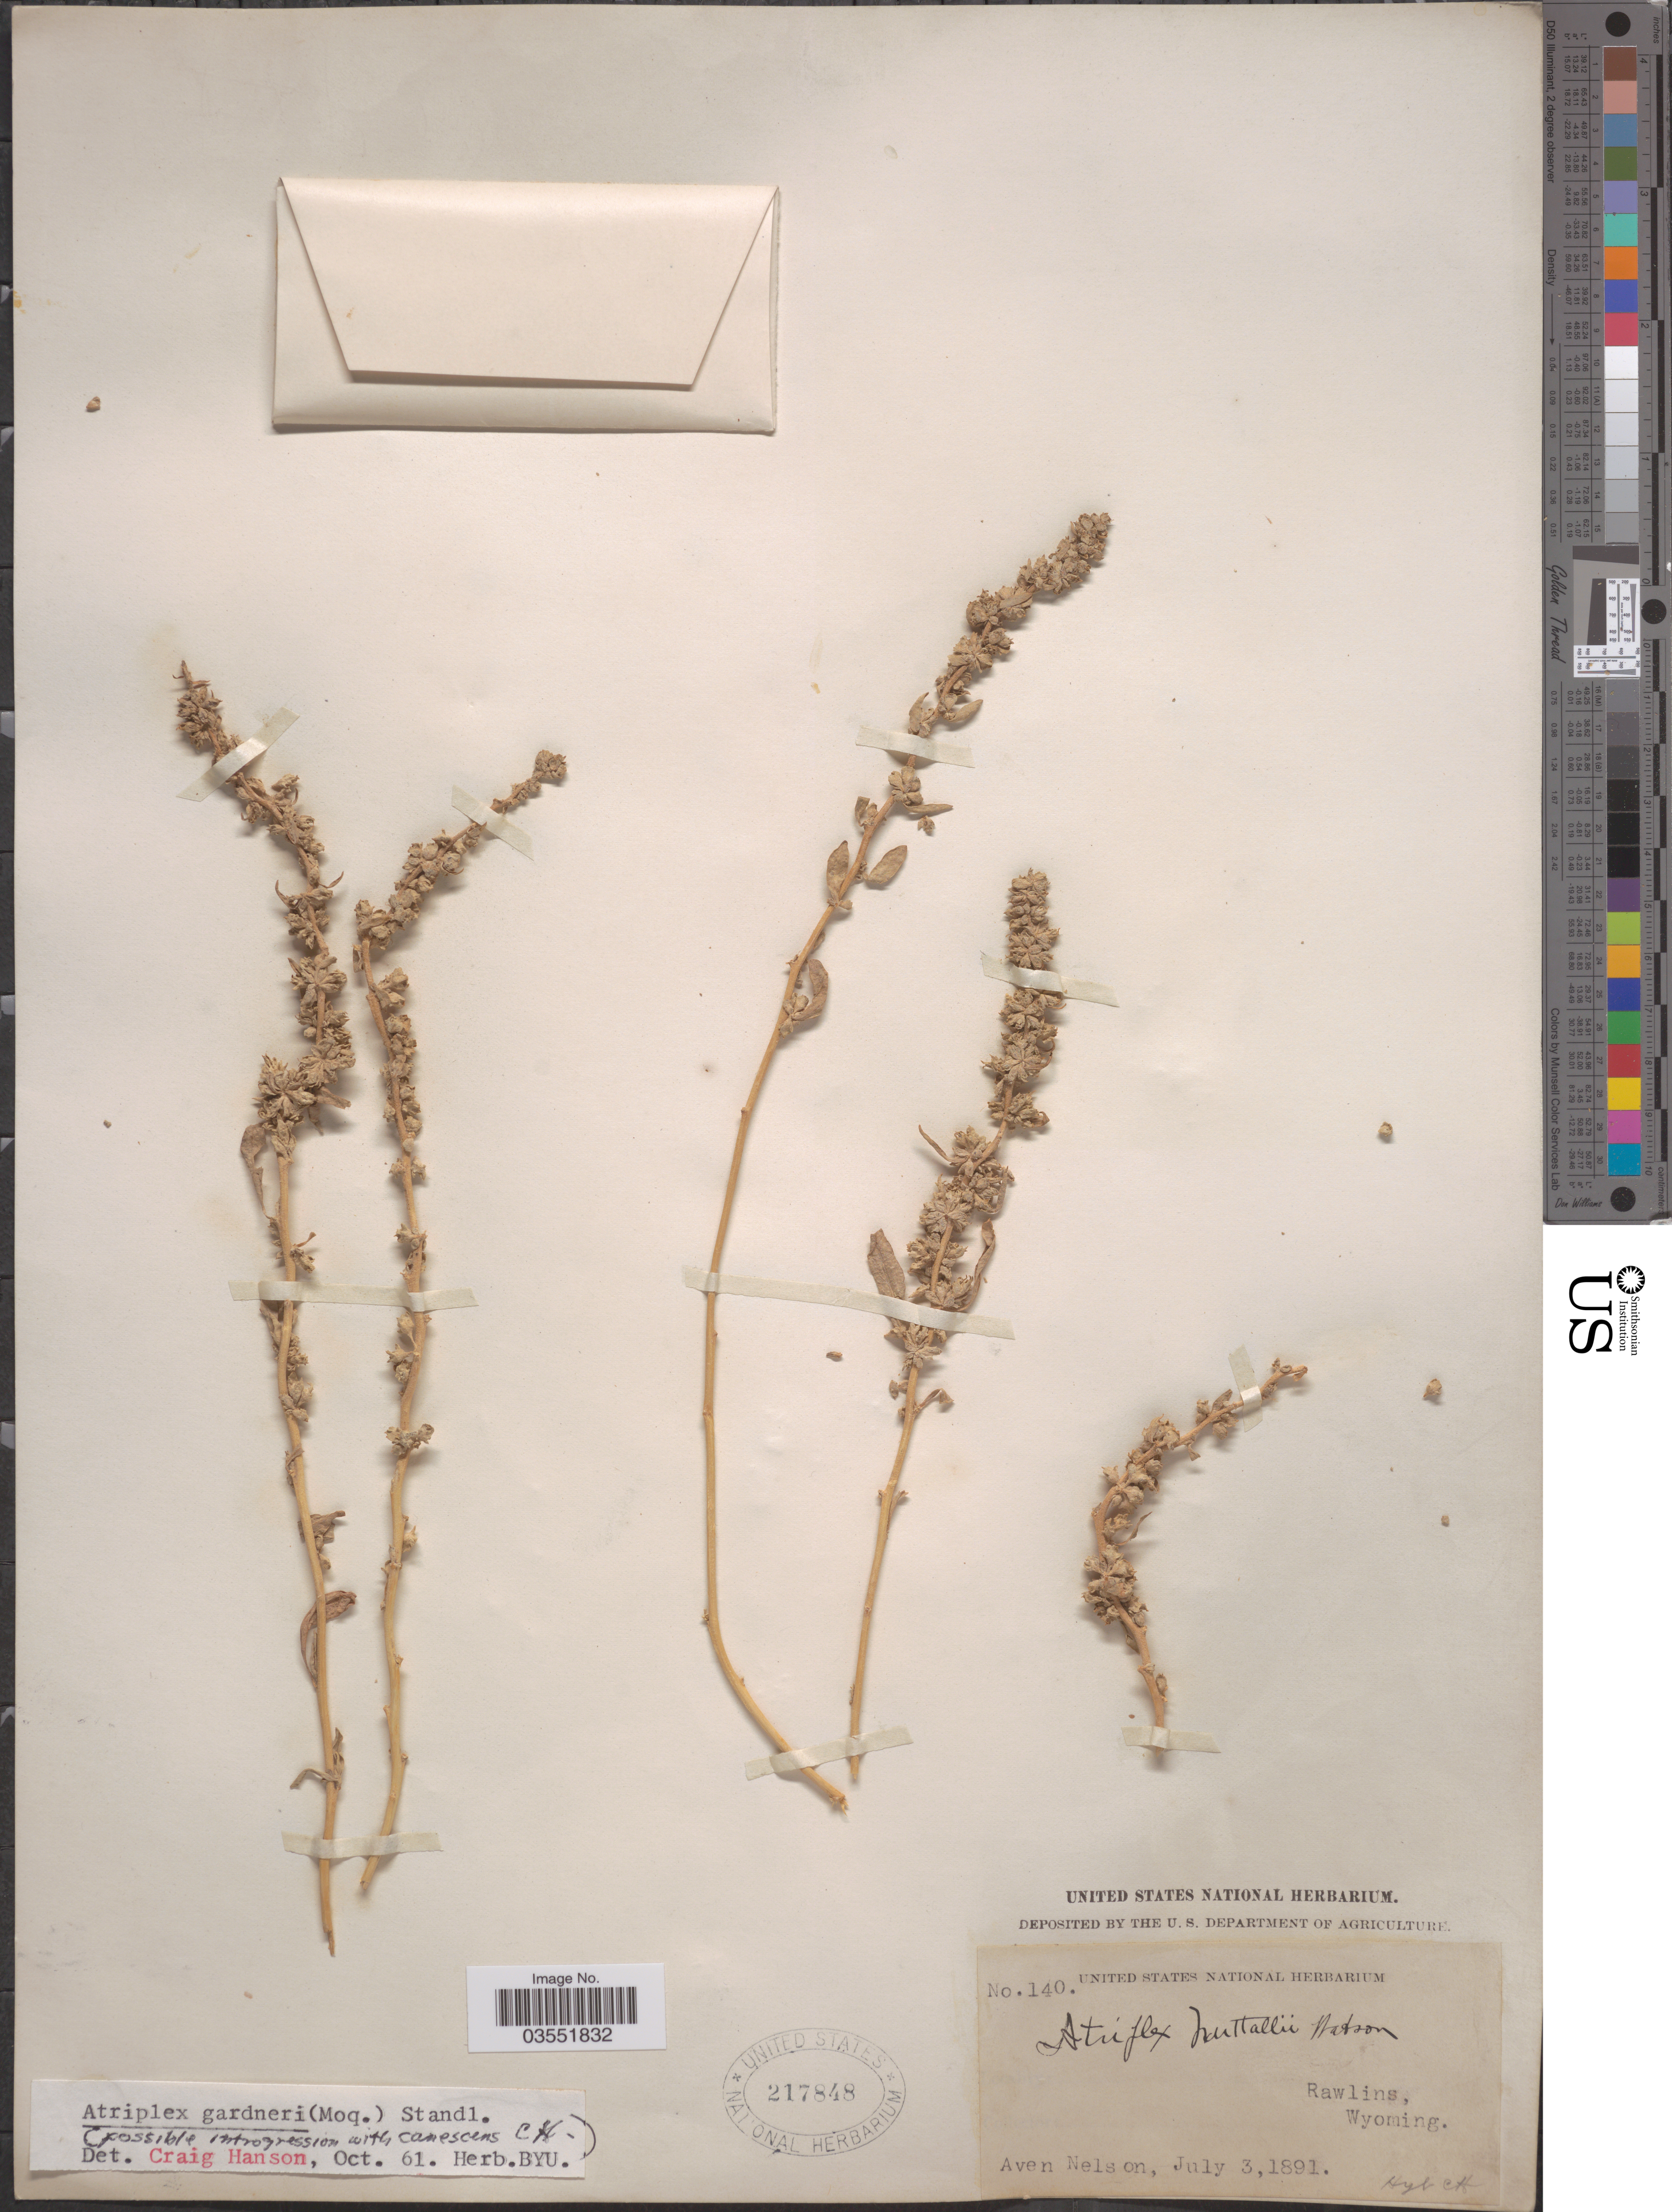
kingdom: Plantae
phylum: Tracheophyta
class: Magnoliopsida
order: Caryophyllales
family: Amaranthaceae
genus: Atriplex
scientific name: Atriplex gardneri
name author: (Moq.) D. Dietr.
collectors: A. Nelson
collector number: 140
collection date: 1891-07-03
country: United States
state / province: Wyoming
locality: Rawlins.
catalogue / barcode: US 217848